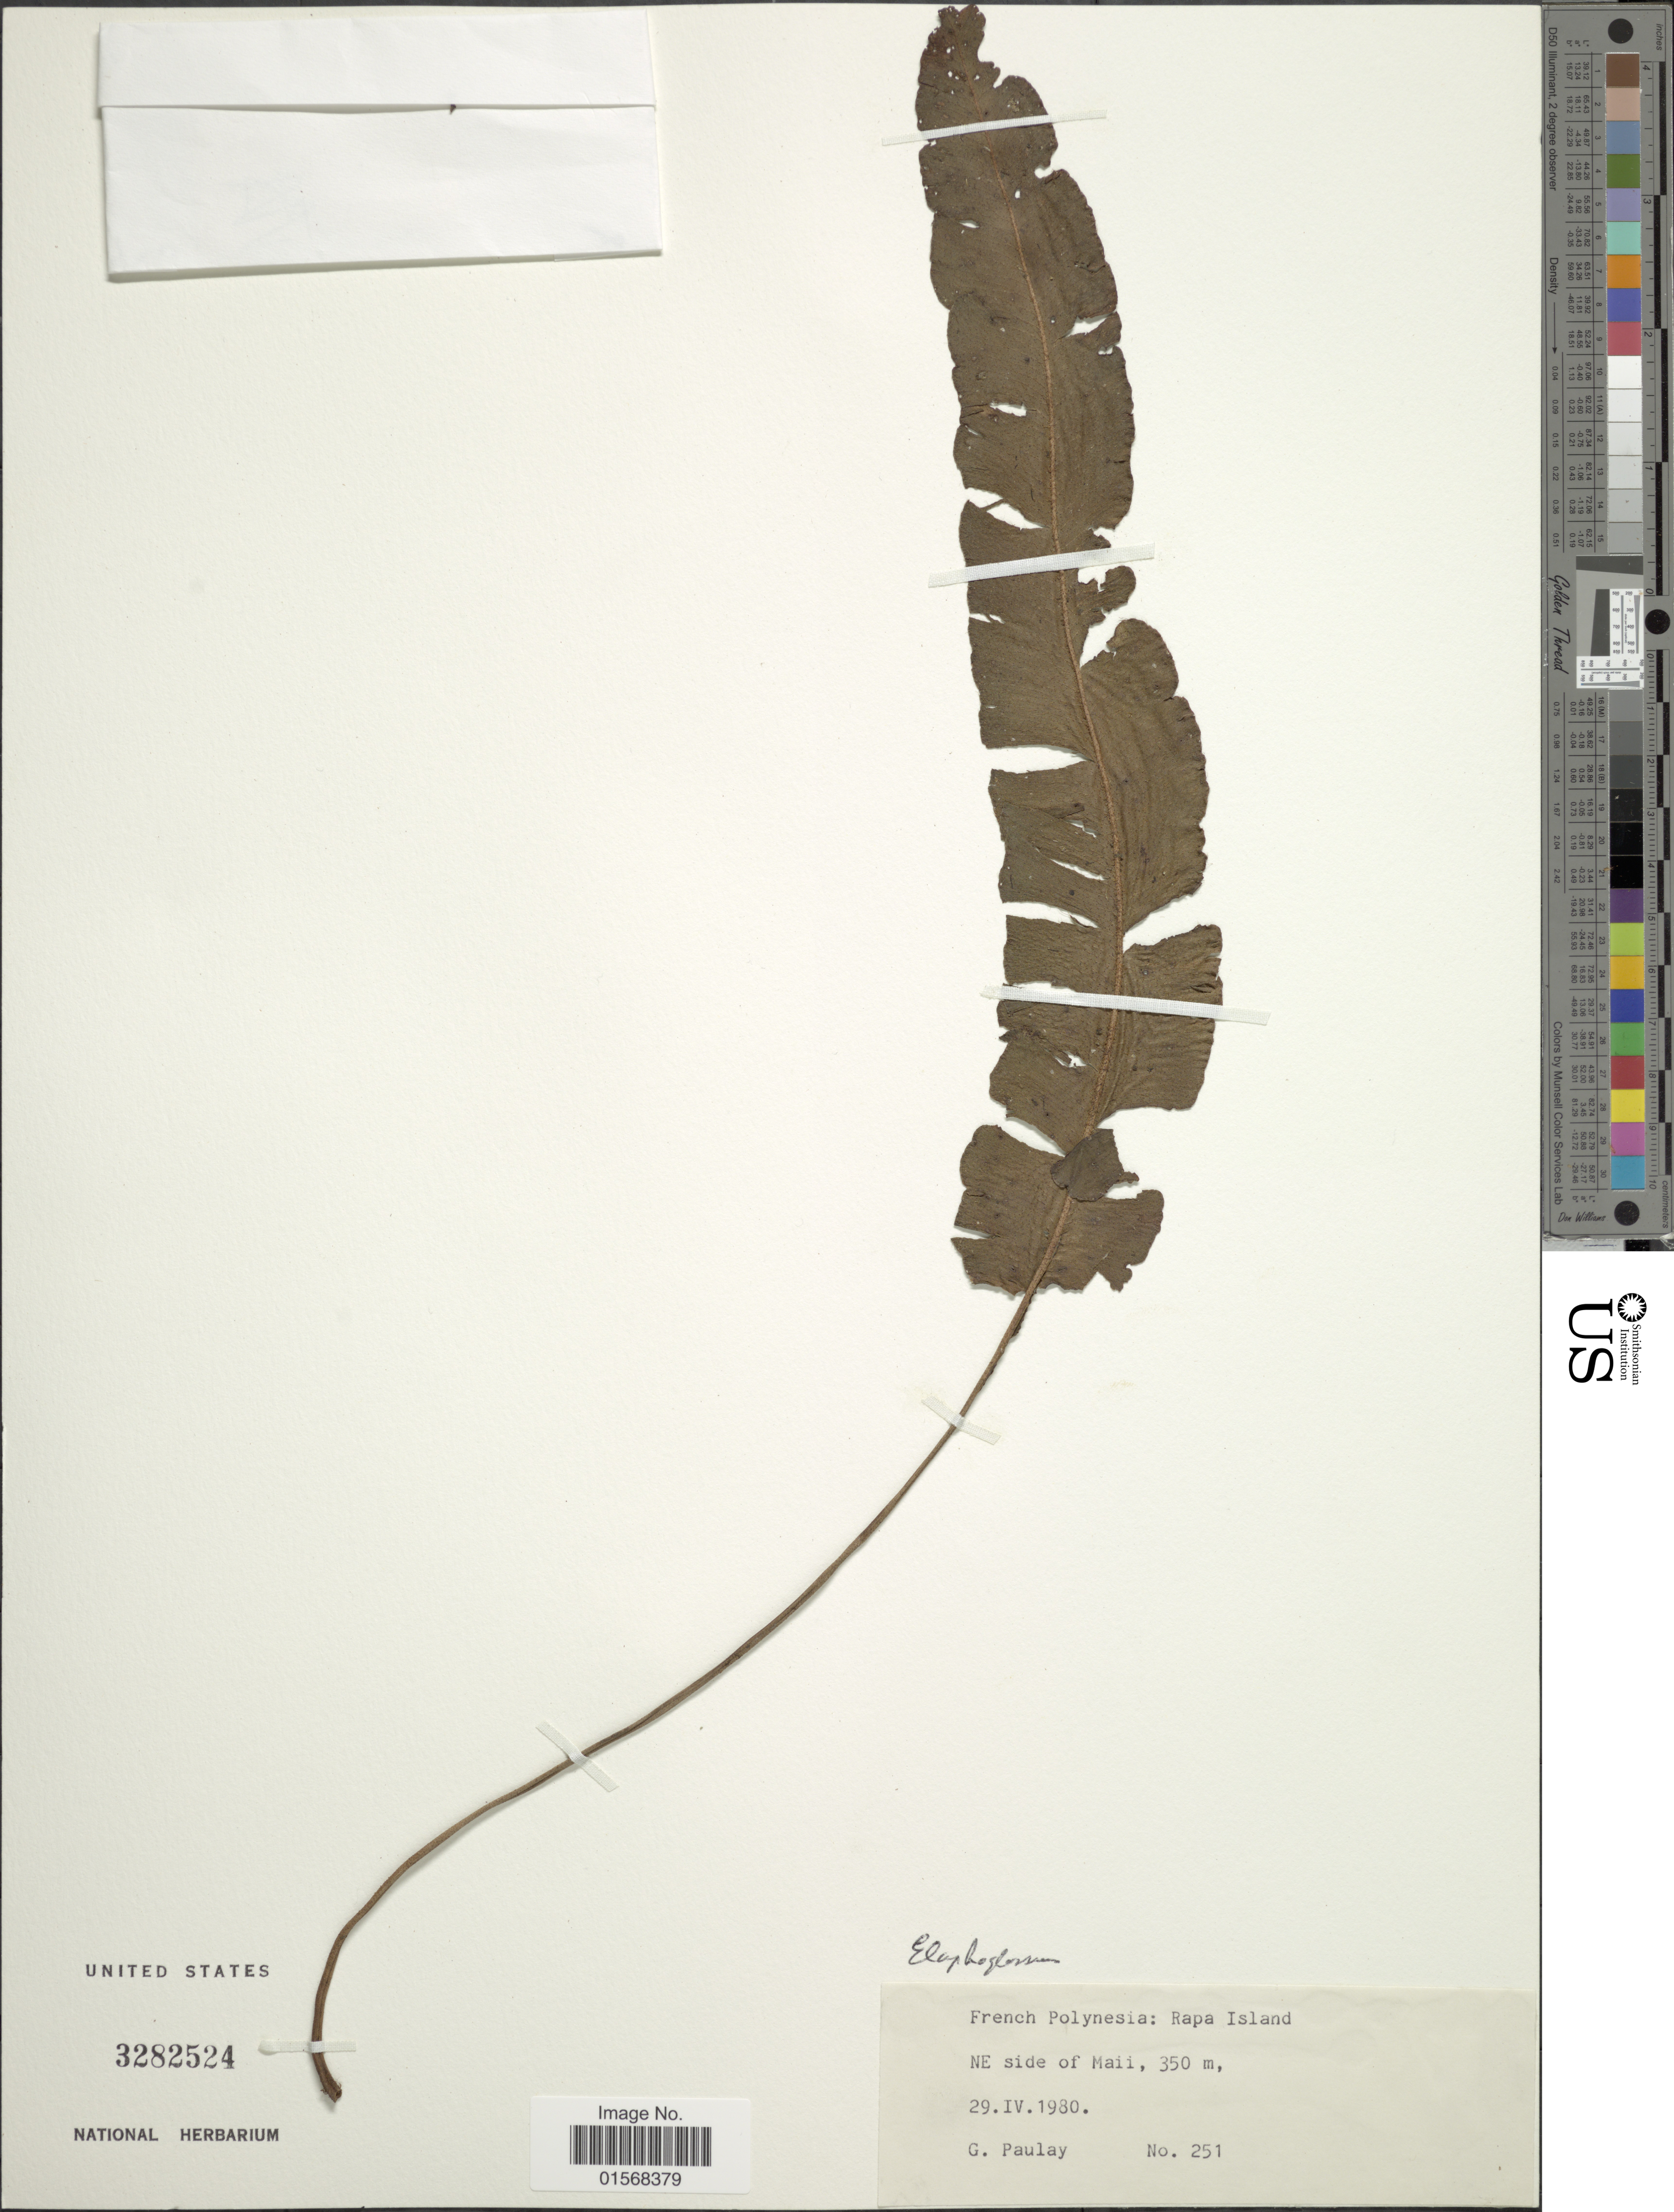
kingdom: Plantae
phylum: Tracheophyta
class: Polypodiopsida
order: Polypodiales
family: Dryopteridaceae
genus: Elaphoglossum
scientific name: Elaphoglossum rapense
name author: Copel.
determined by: Florence, J.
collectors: G. Paulay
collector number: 251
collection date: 1980-04-29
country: French Polynesia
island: Rapa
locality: French Polynesia: Rapa Island. NE side of Maii.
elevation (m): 350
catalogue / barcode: US 3282524